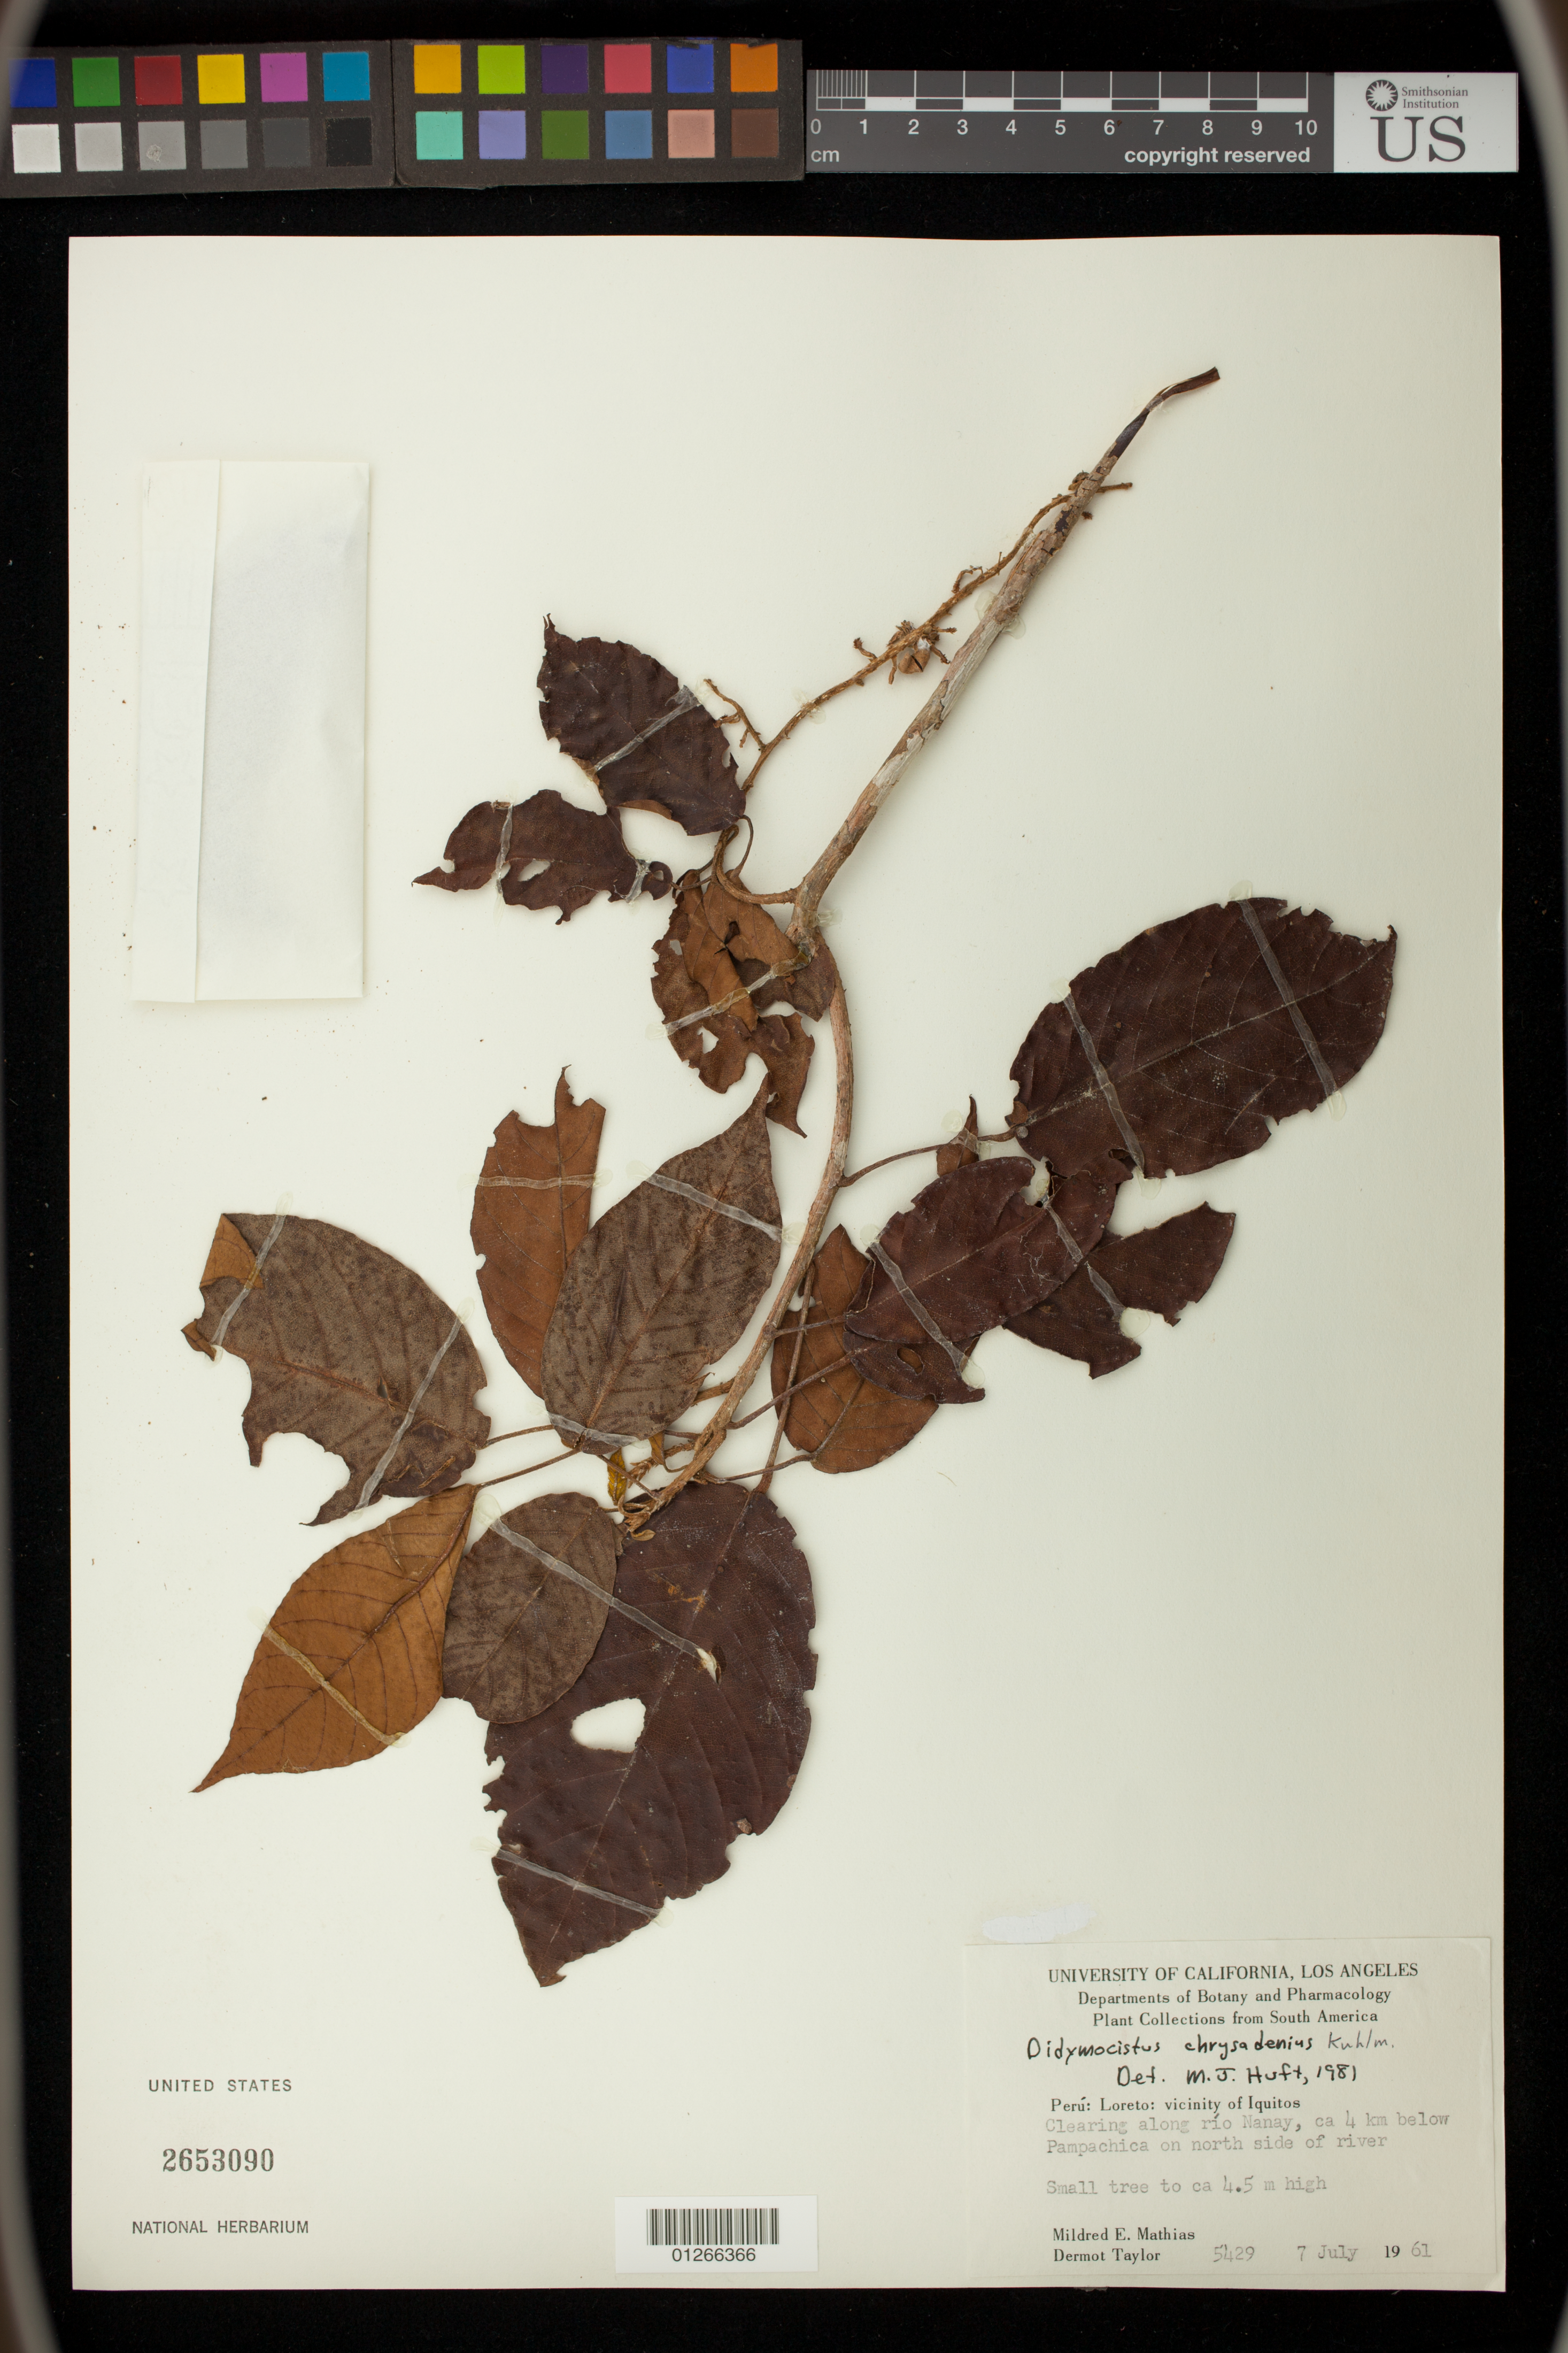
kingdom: Plantae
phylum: Tracheophyta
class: Magnoliopsida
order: Malpighiales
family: Phyllanthaceae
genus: Didymocistus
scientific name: Didymocistus chrysadenius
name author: Kuhlm.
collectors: M. E. Mathias & D. Taylor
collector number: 5429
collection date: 1961-07-07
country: Peru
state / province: Loreto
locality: Vicinity of Iquitos. Clearing along rio Nanay, ca 4 km below Pampachica on north side of river.